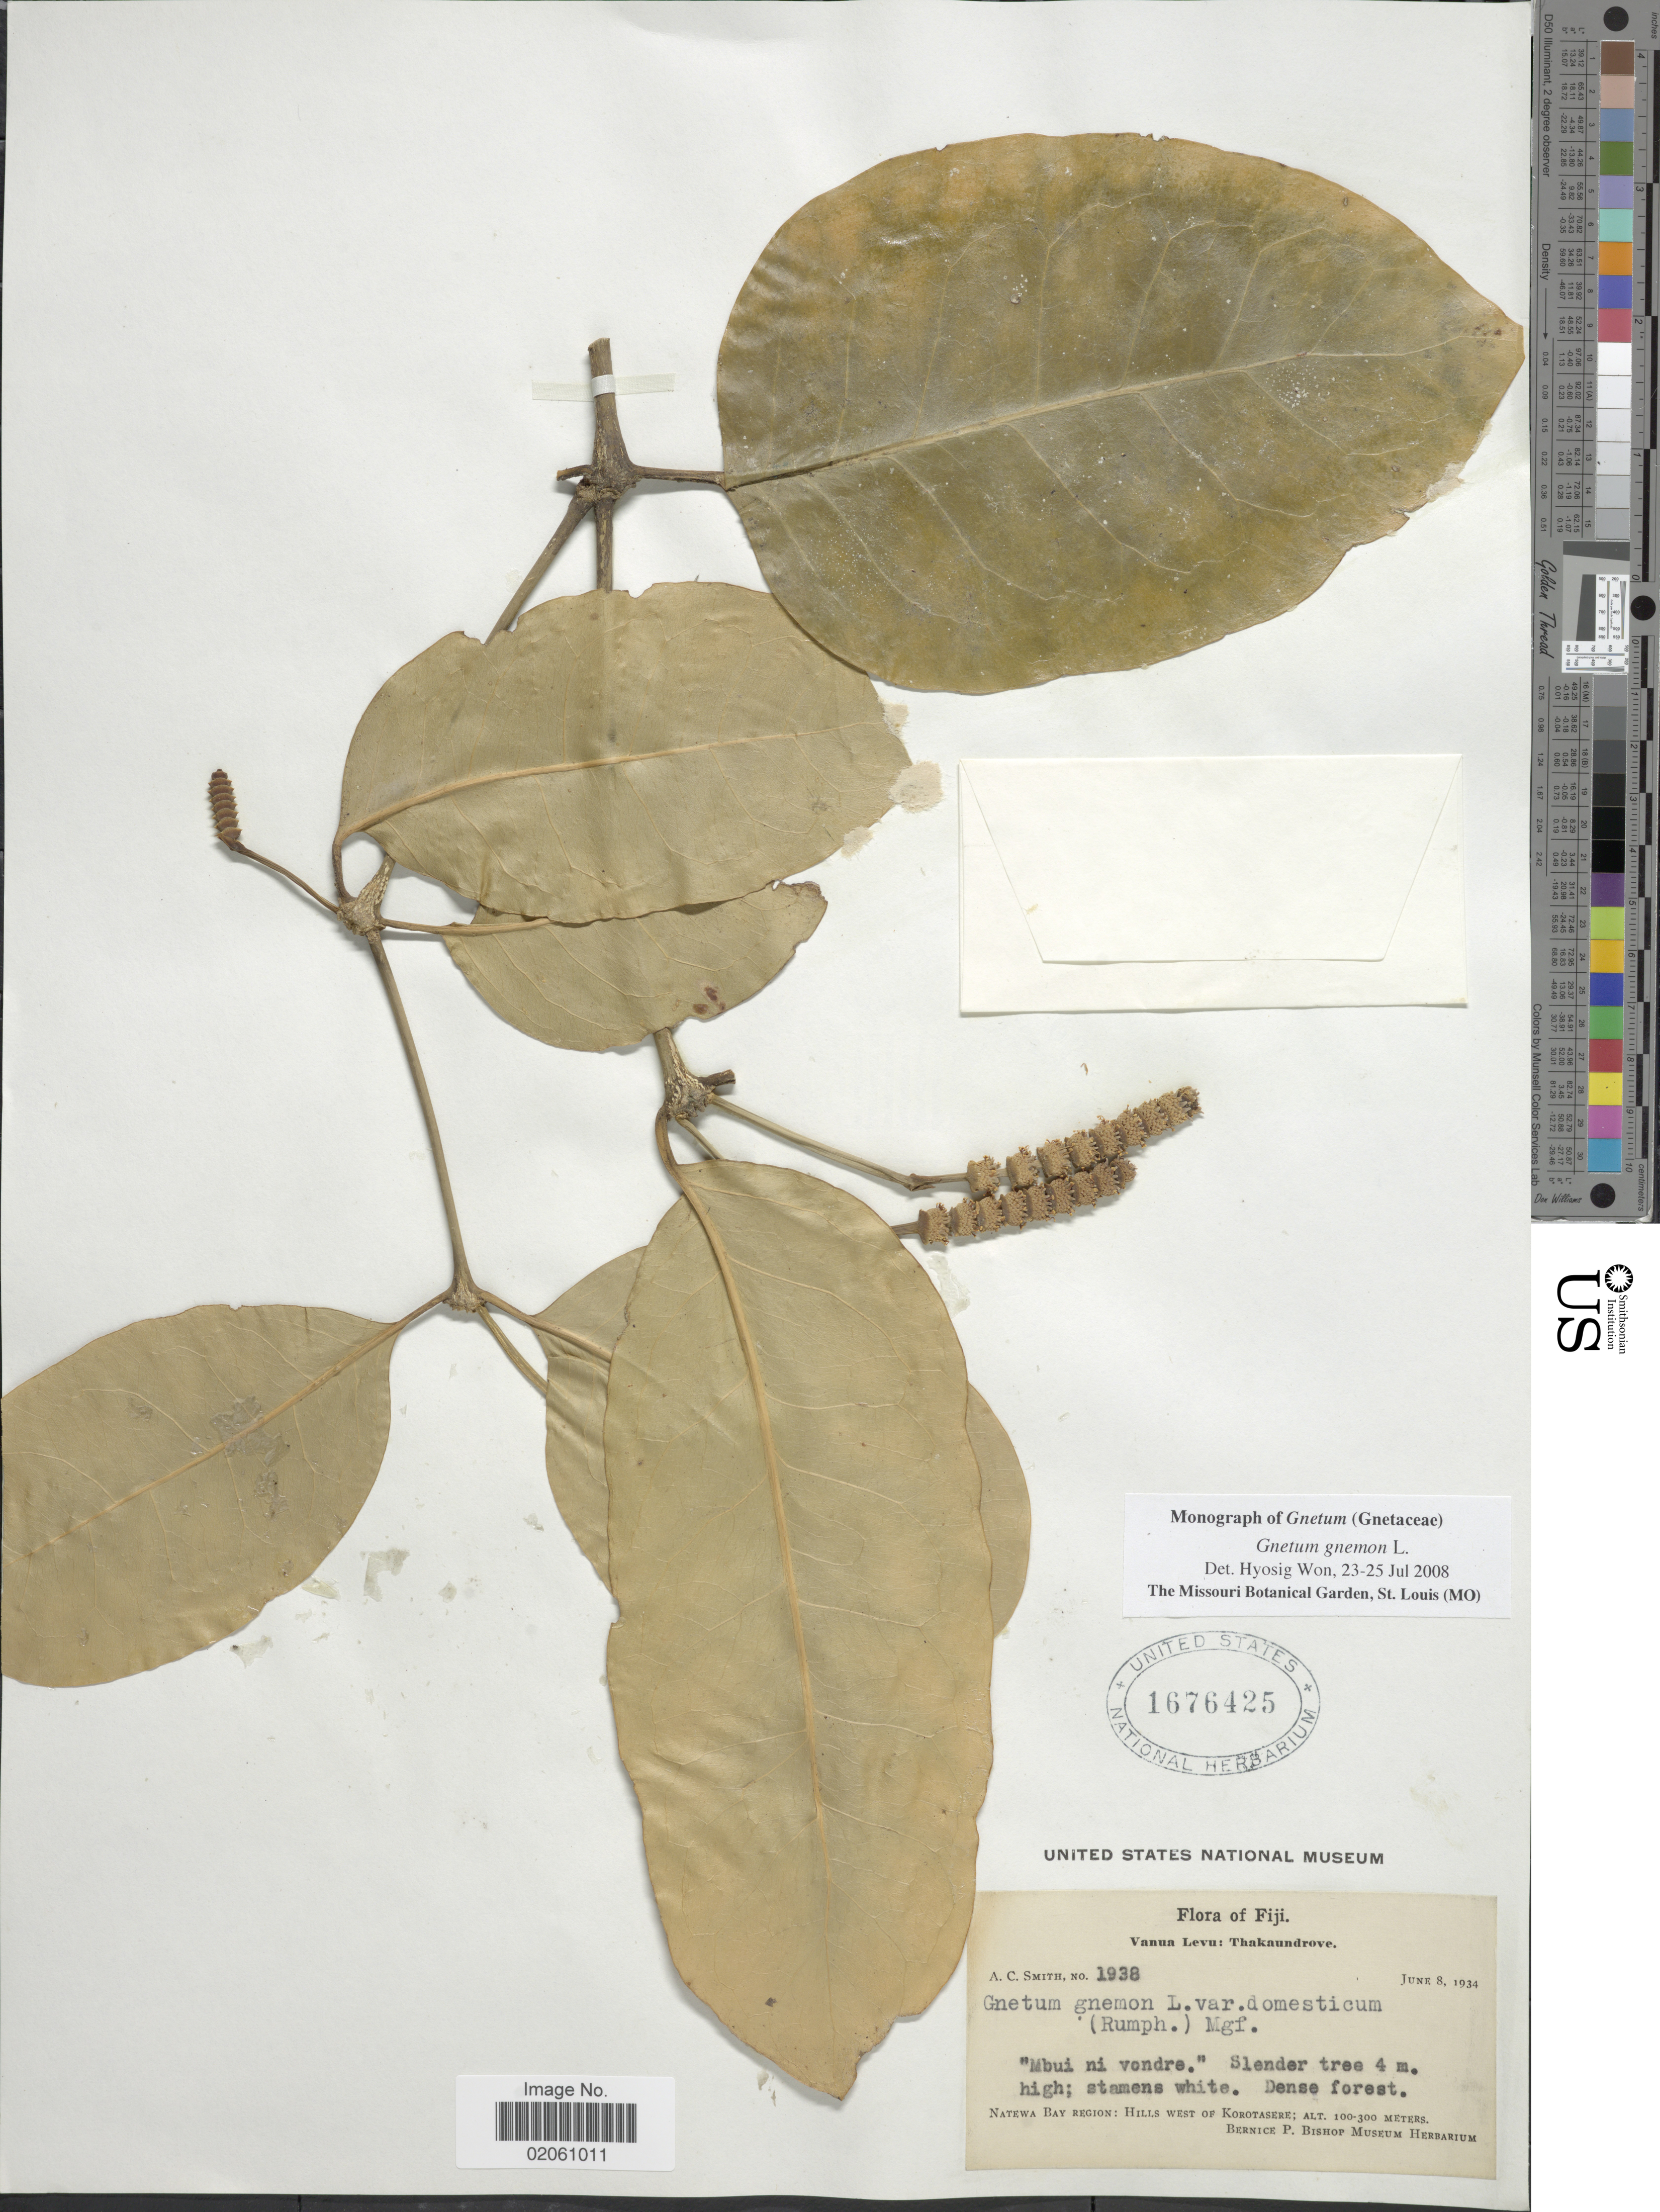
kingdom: Plantae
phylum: Tracheophyta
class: Gnetopsida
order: Gnetales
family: Gnetaceae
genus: Gnetum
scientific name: Gnetum gnemon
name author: L.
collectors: A. C. Smith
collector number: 1938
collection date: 1934-06-08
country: Fiji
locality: Vanua Levu: Thakaundrove, Dense forest, Natewa Bay Region: Hills west of Korotasere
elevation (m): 100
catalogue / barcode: US 1676425